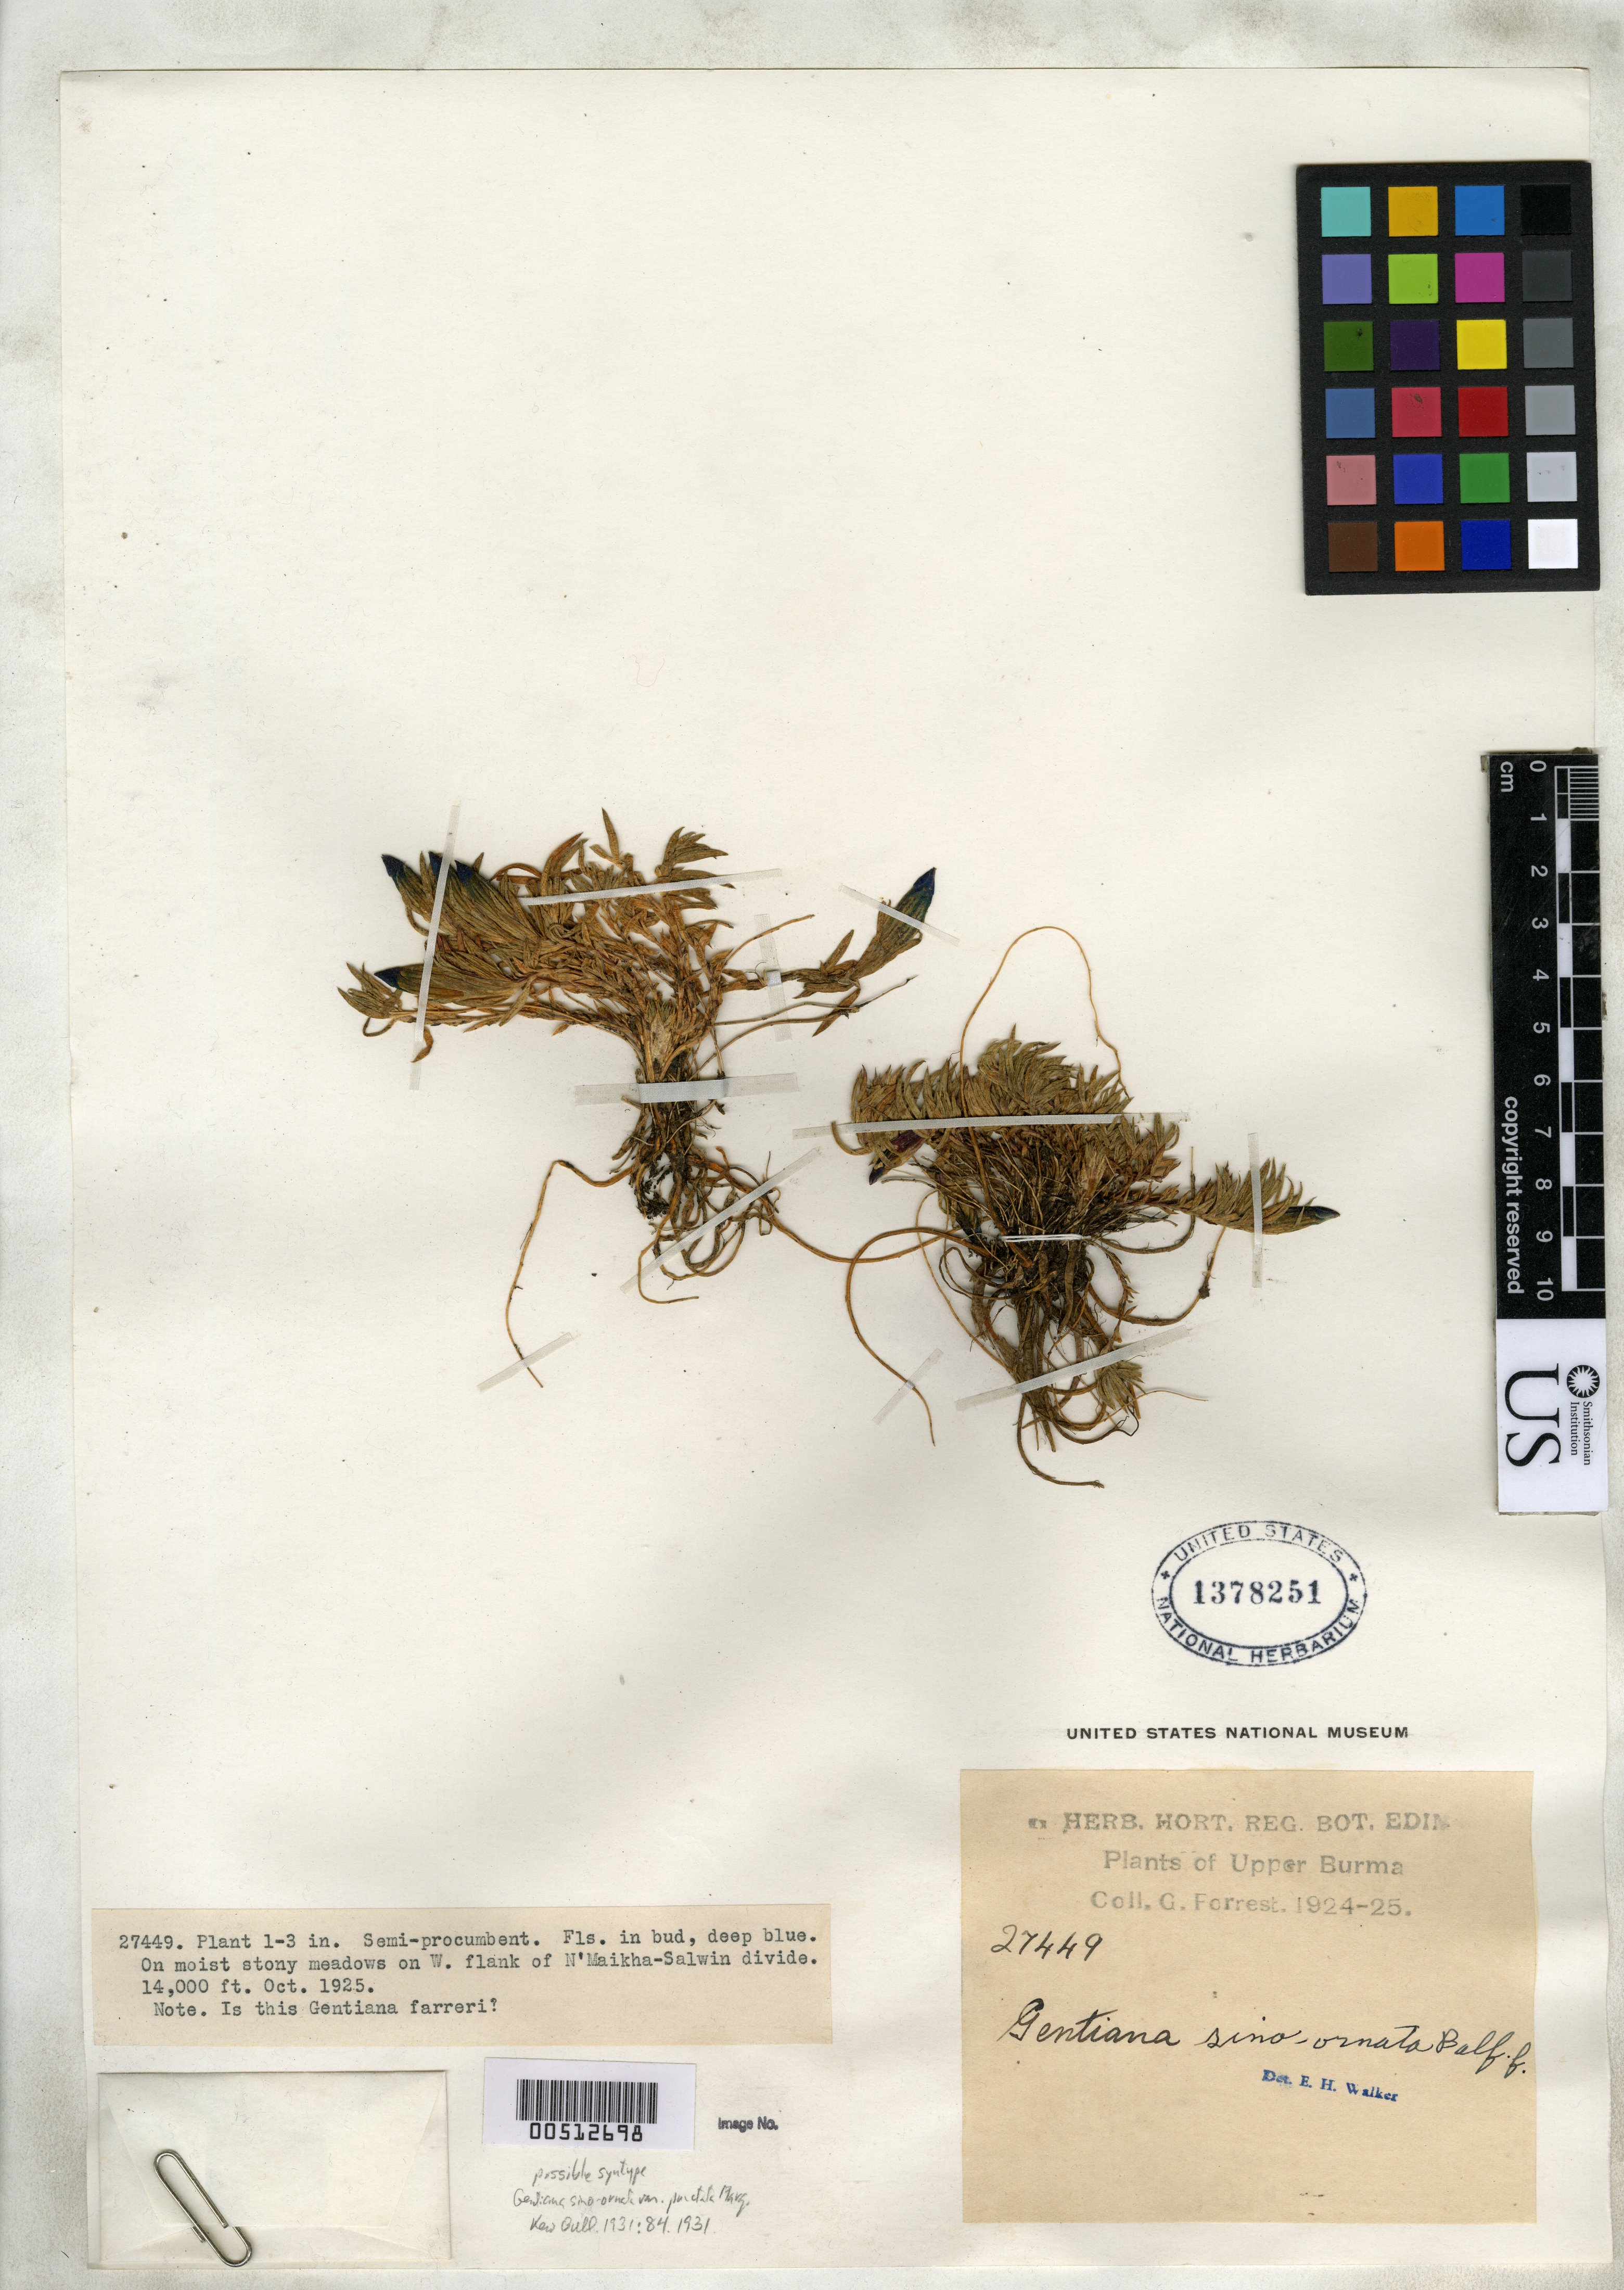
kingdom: Plantae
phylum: Tracheophyta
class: Magnoliopsida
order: Gentianales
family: Gentianaceae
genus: Gentiana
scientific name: Gentiana sino-ornata var. punctata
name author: C. Marquand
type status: Possible Syntype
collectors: G. Forrest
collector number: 27449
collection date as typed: Oct 1925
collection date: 1925-10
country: Myanmar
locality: W flank of N'maikha-Salwin divide.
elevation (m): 4267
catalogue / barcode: US 1378251